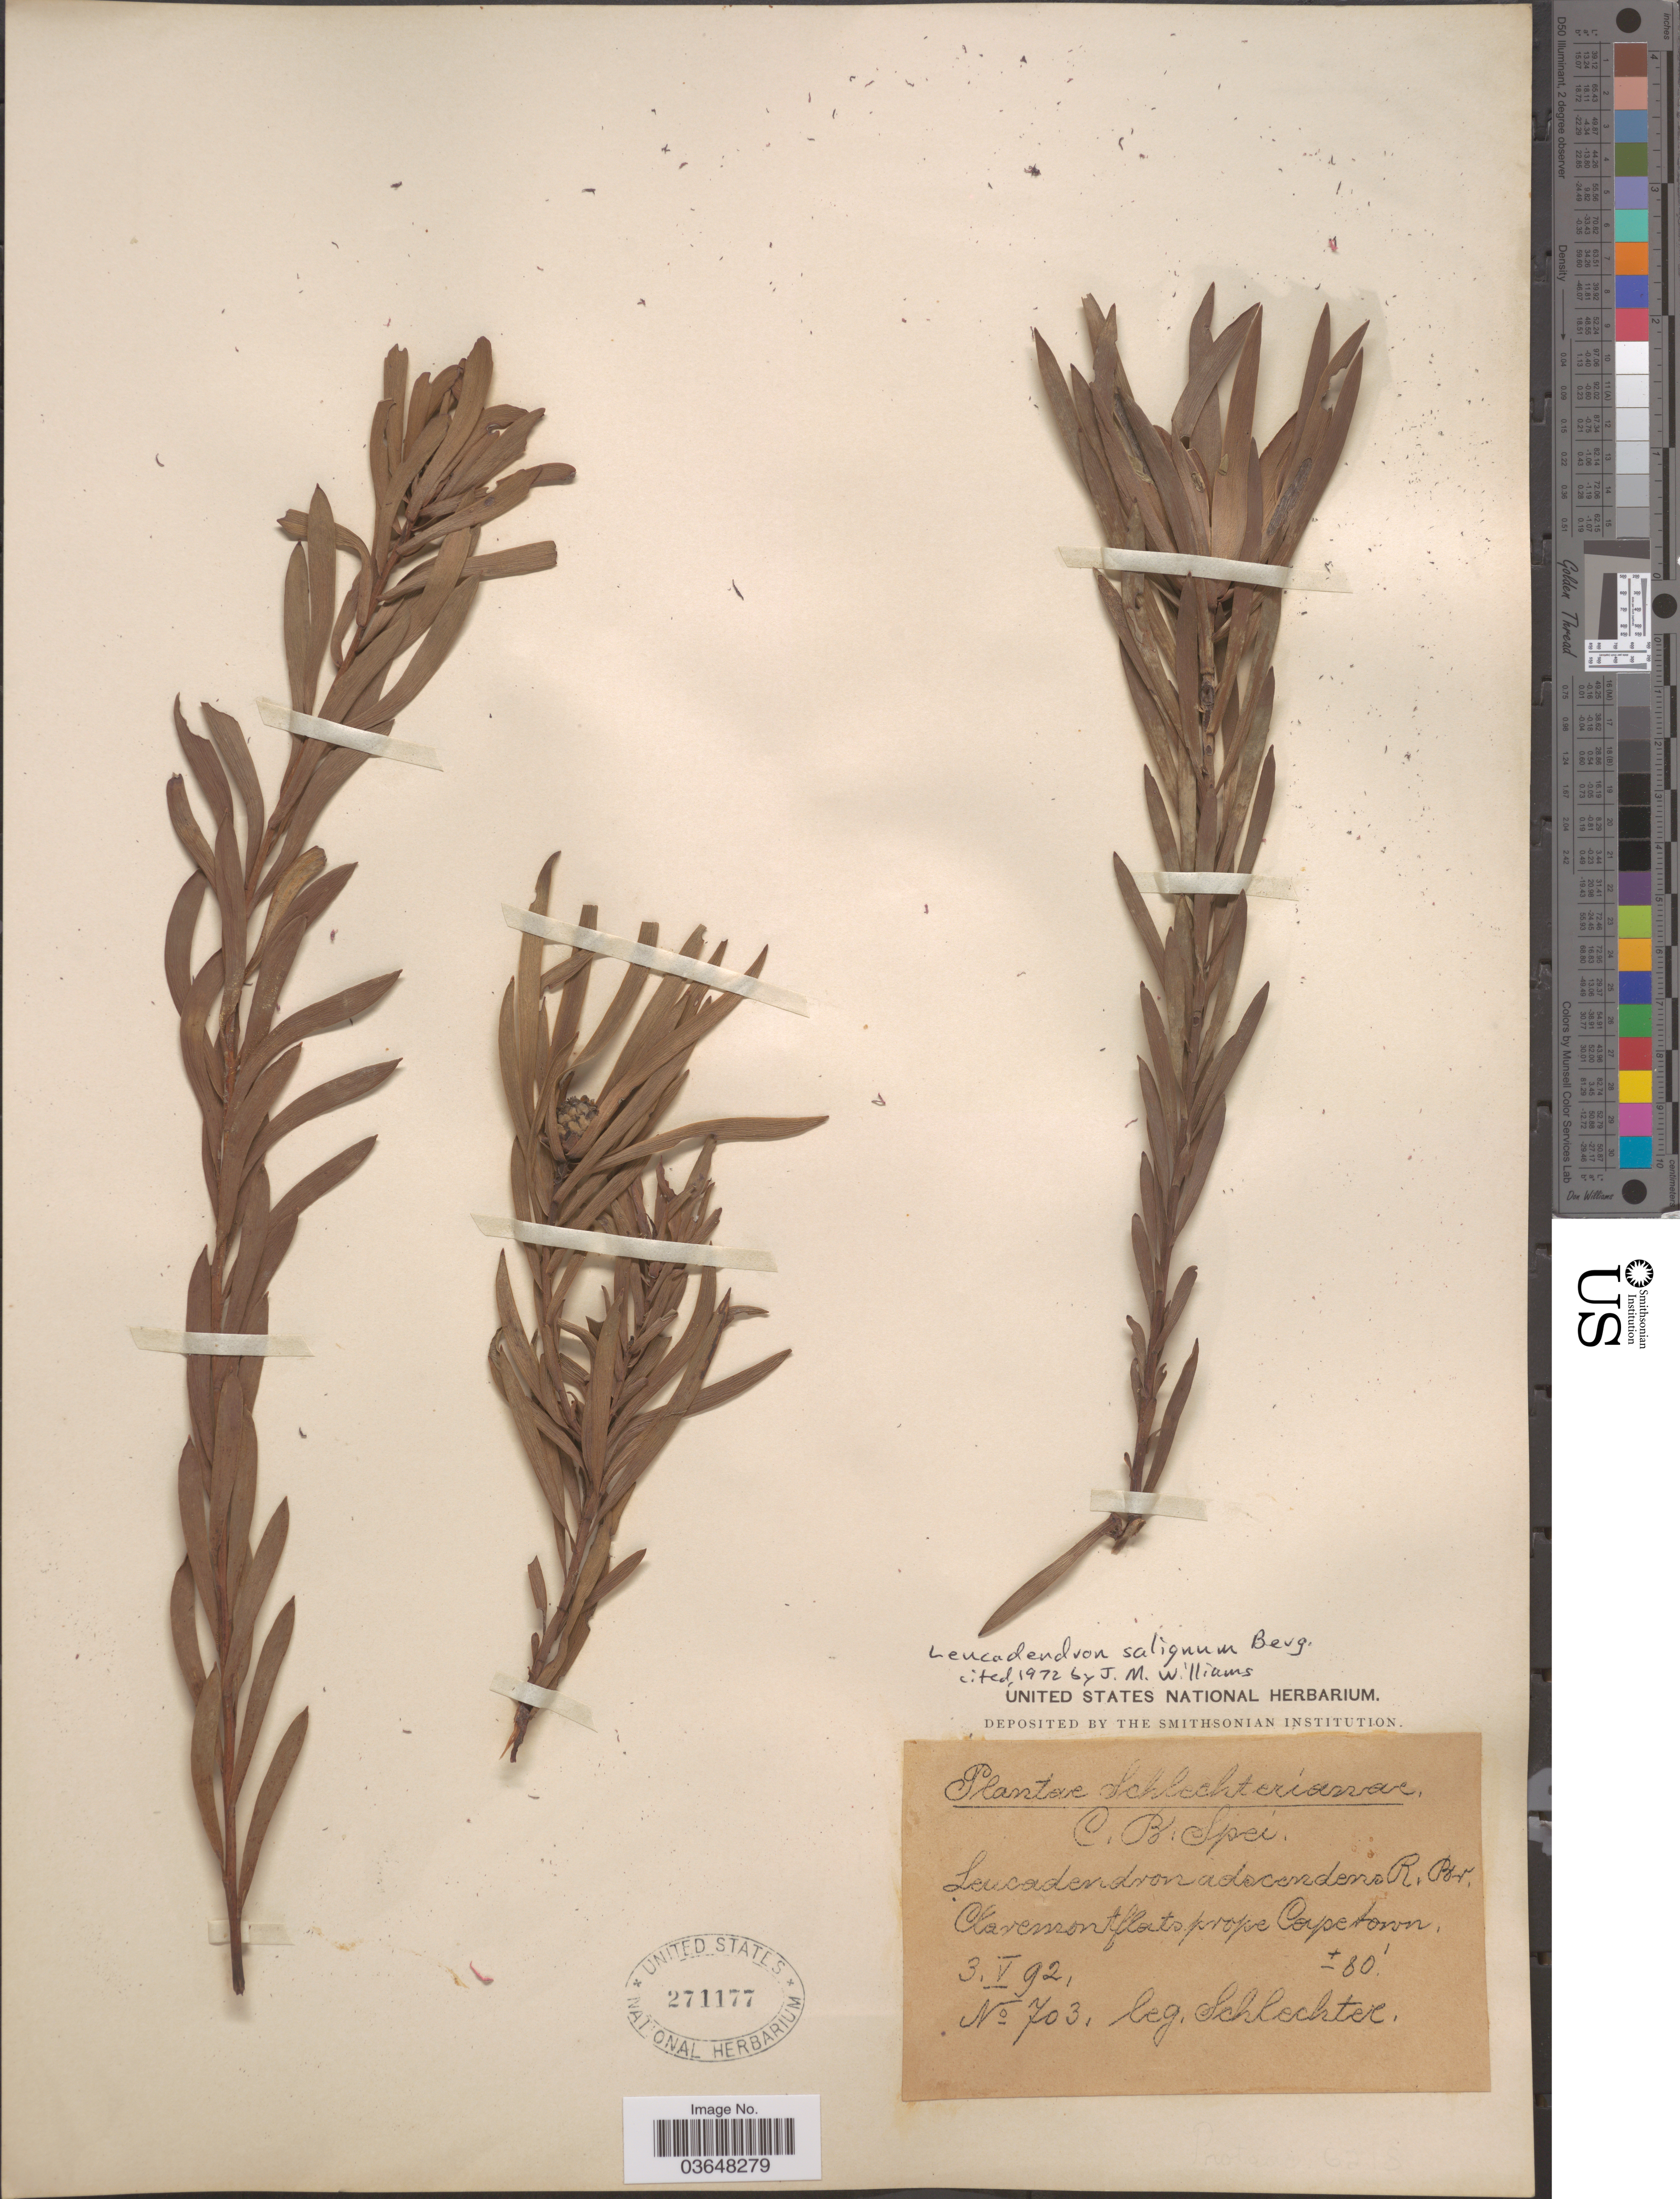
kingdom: Plantae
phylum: Tracheophyta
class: Magnoliopsida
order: Proteales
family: Proteaceae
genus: Leucadendron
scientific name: Leucadendron salignum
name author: P.J. Bergius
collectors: Schlechter, --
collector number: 703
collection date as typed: Transcribed d/m/y: 3/5/92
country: South Africa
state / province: Western Cape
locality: C.B. Spei. Claremontflats prope Capetown.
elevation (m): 24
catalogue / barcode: US 271177